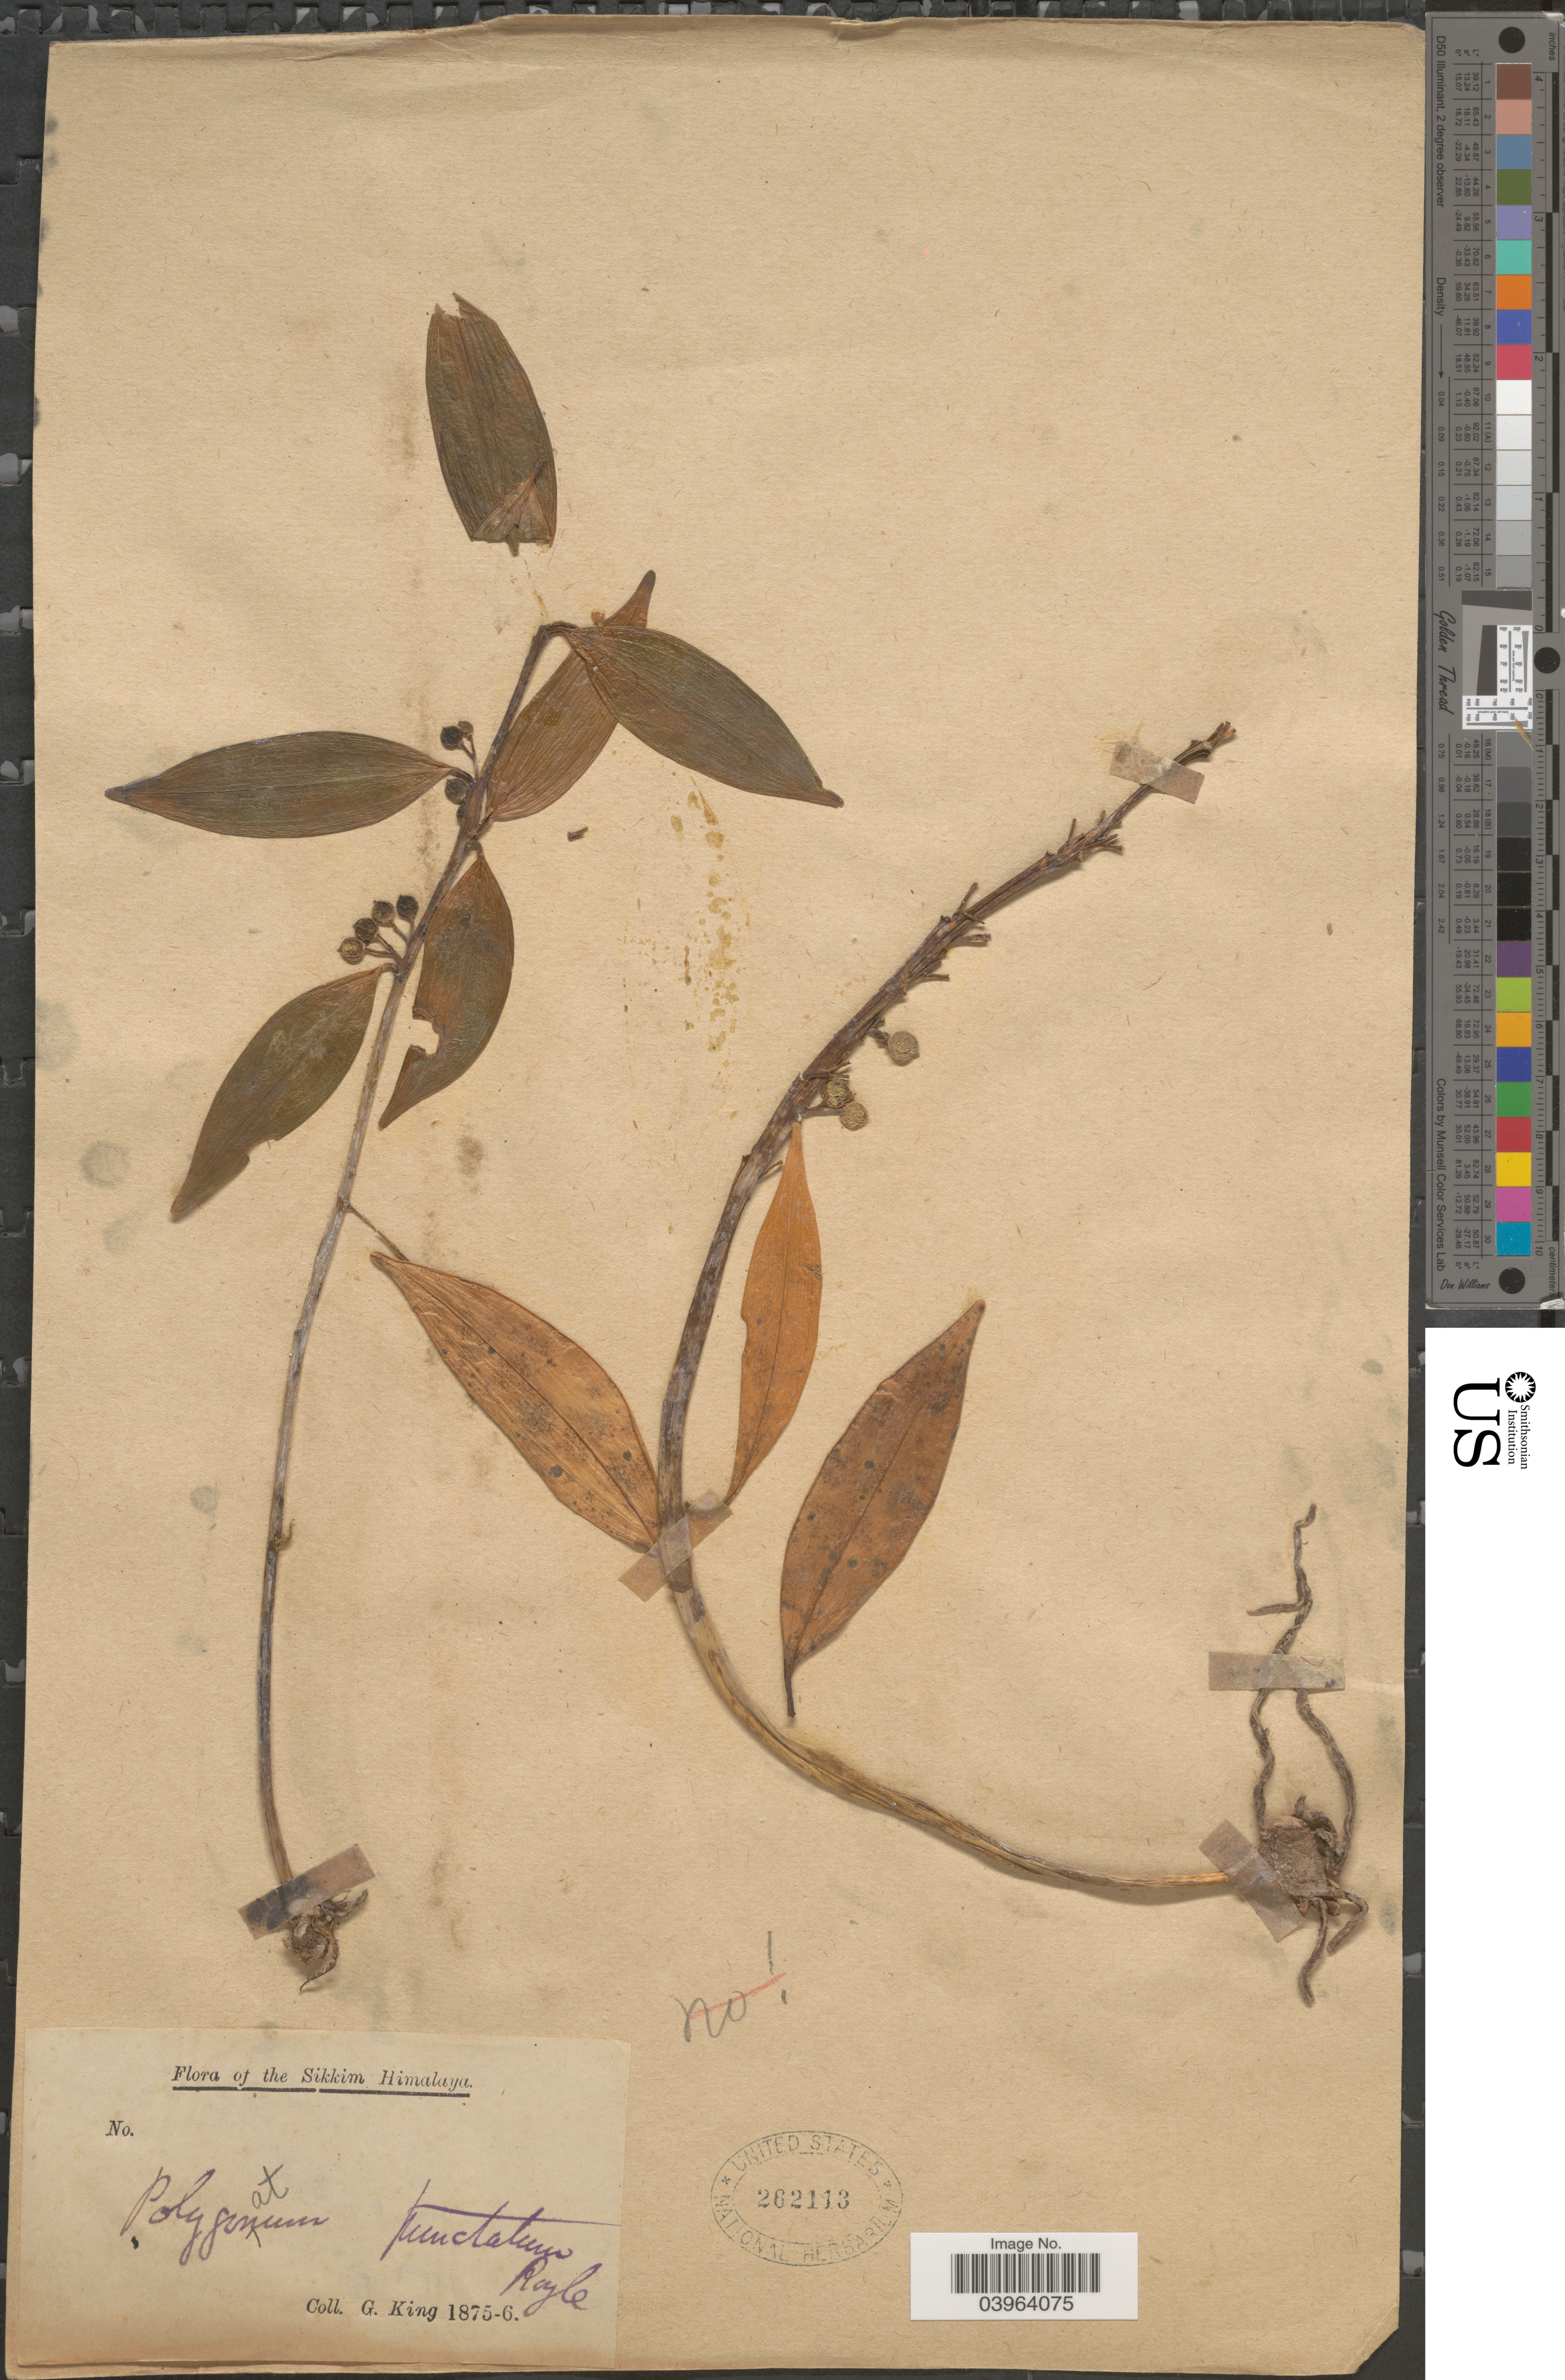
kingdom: Plantae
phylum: Tracheophyta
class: Liliopsida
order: Asparagales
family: Asparagaceae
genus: Polygonatum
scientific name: Polygonatum punctatum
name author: Royle ex Kunth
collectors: G. King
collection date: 1875/1876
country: India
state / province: Sikkim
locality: The Sikkim Himalaya.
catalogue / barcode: US 262113